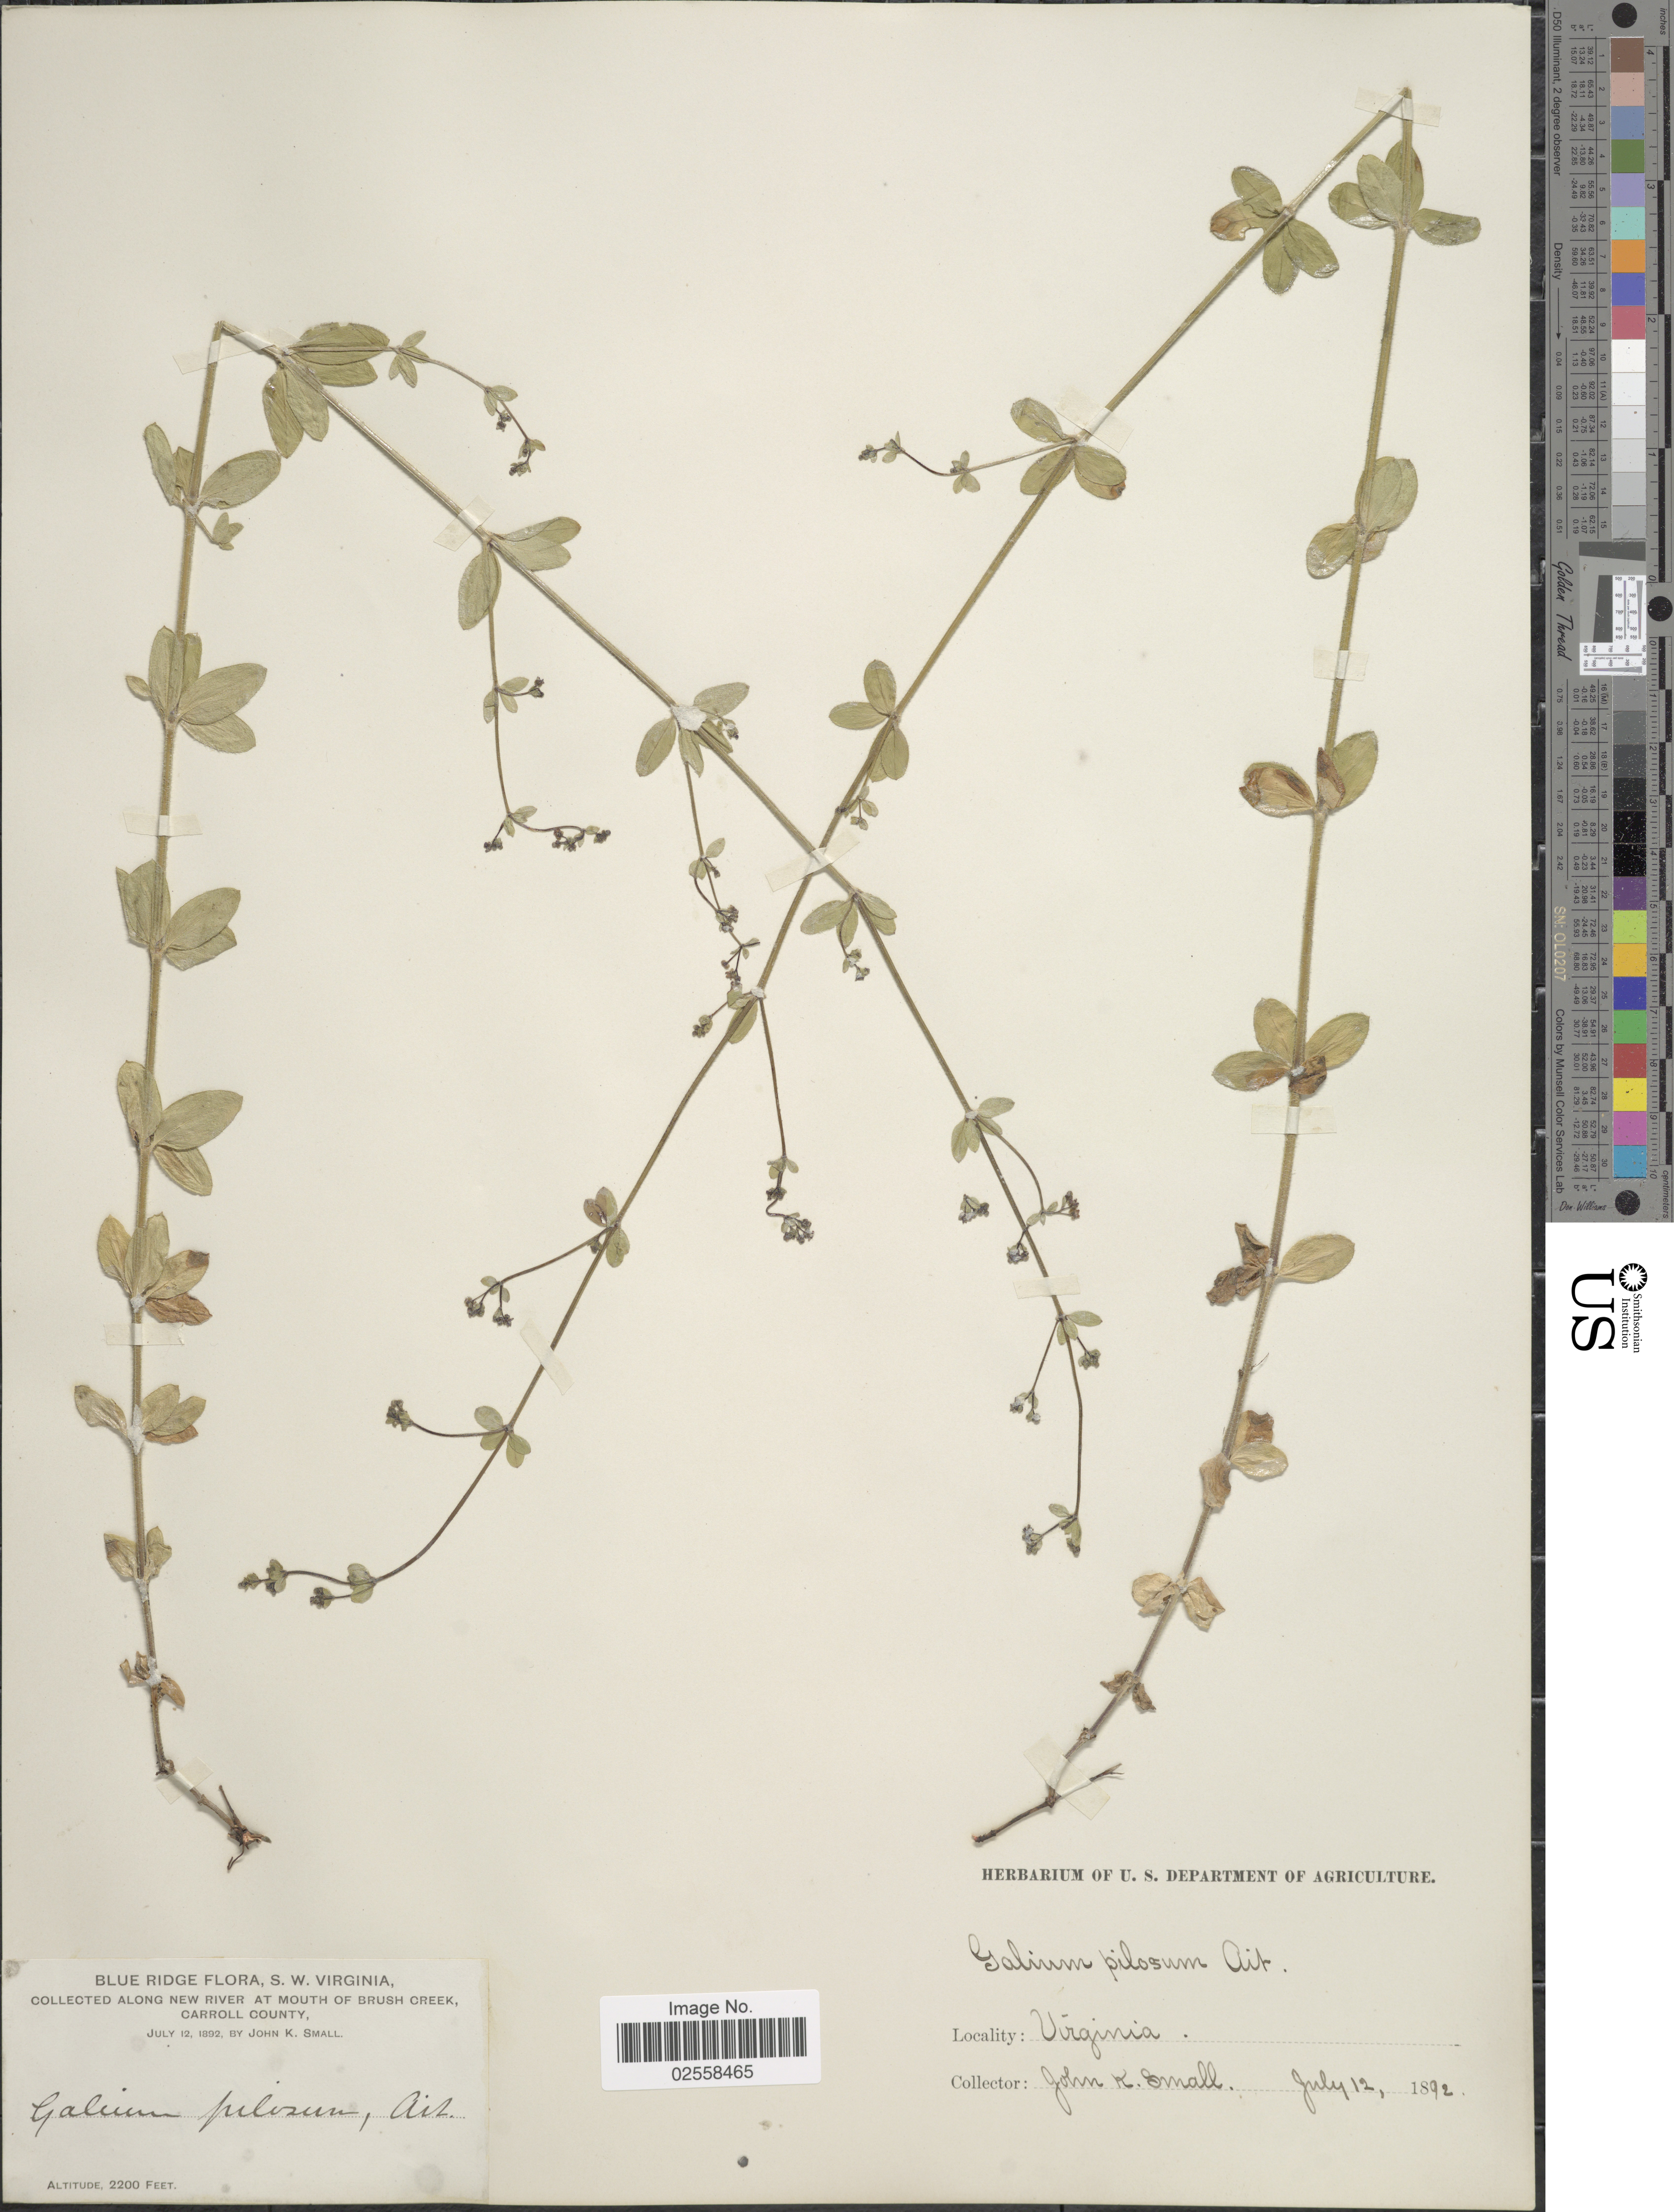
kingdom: Plantae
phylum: Tracheophyta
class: Magnoliopsida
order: Gentianales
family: Rubiaceae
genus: Galium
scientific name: Galium pilosum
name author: Aiton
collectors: J. K. Small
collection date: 1892-07-12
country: United States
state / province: Virginia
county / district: Carroll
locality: Blue Ridge Flora, S.W. Virginia, along New River at mouth of Brush Creek, Carroll County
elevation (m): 671